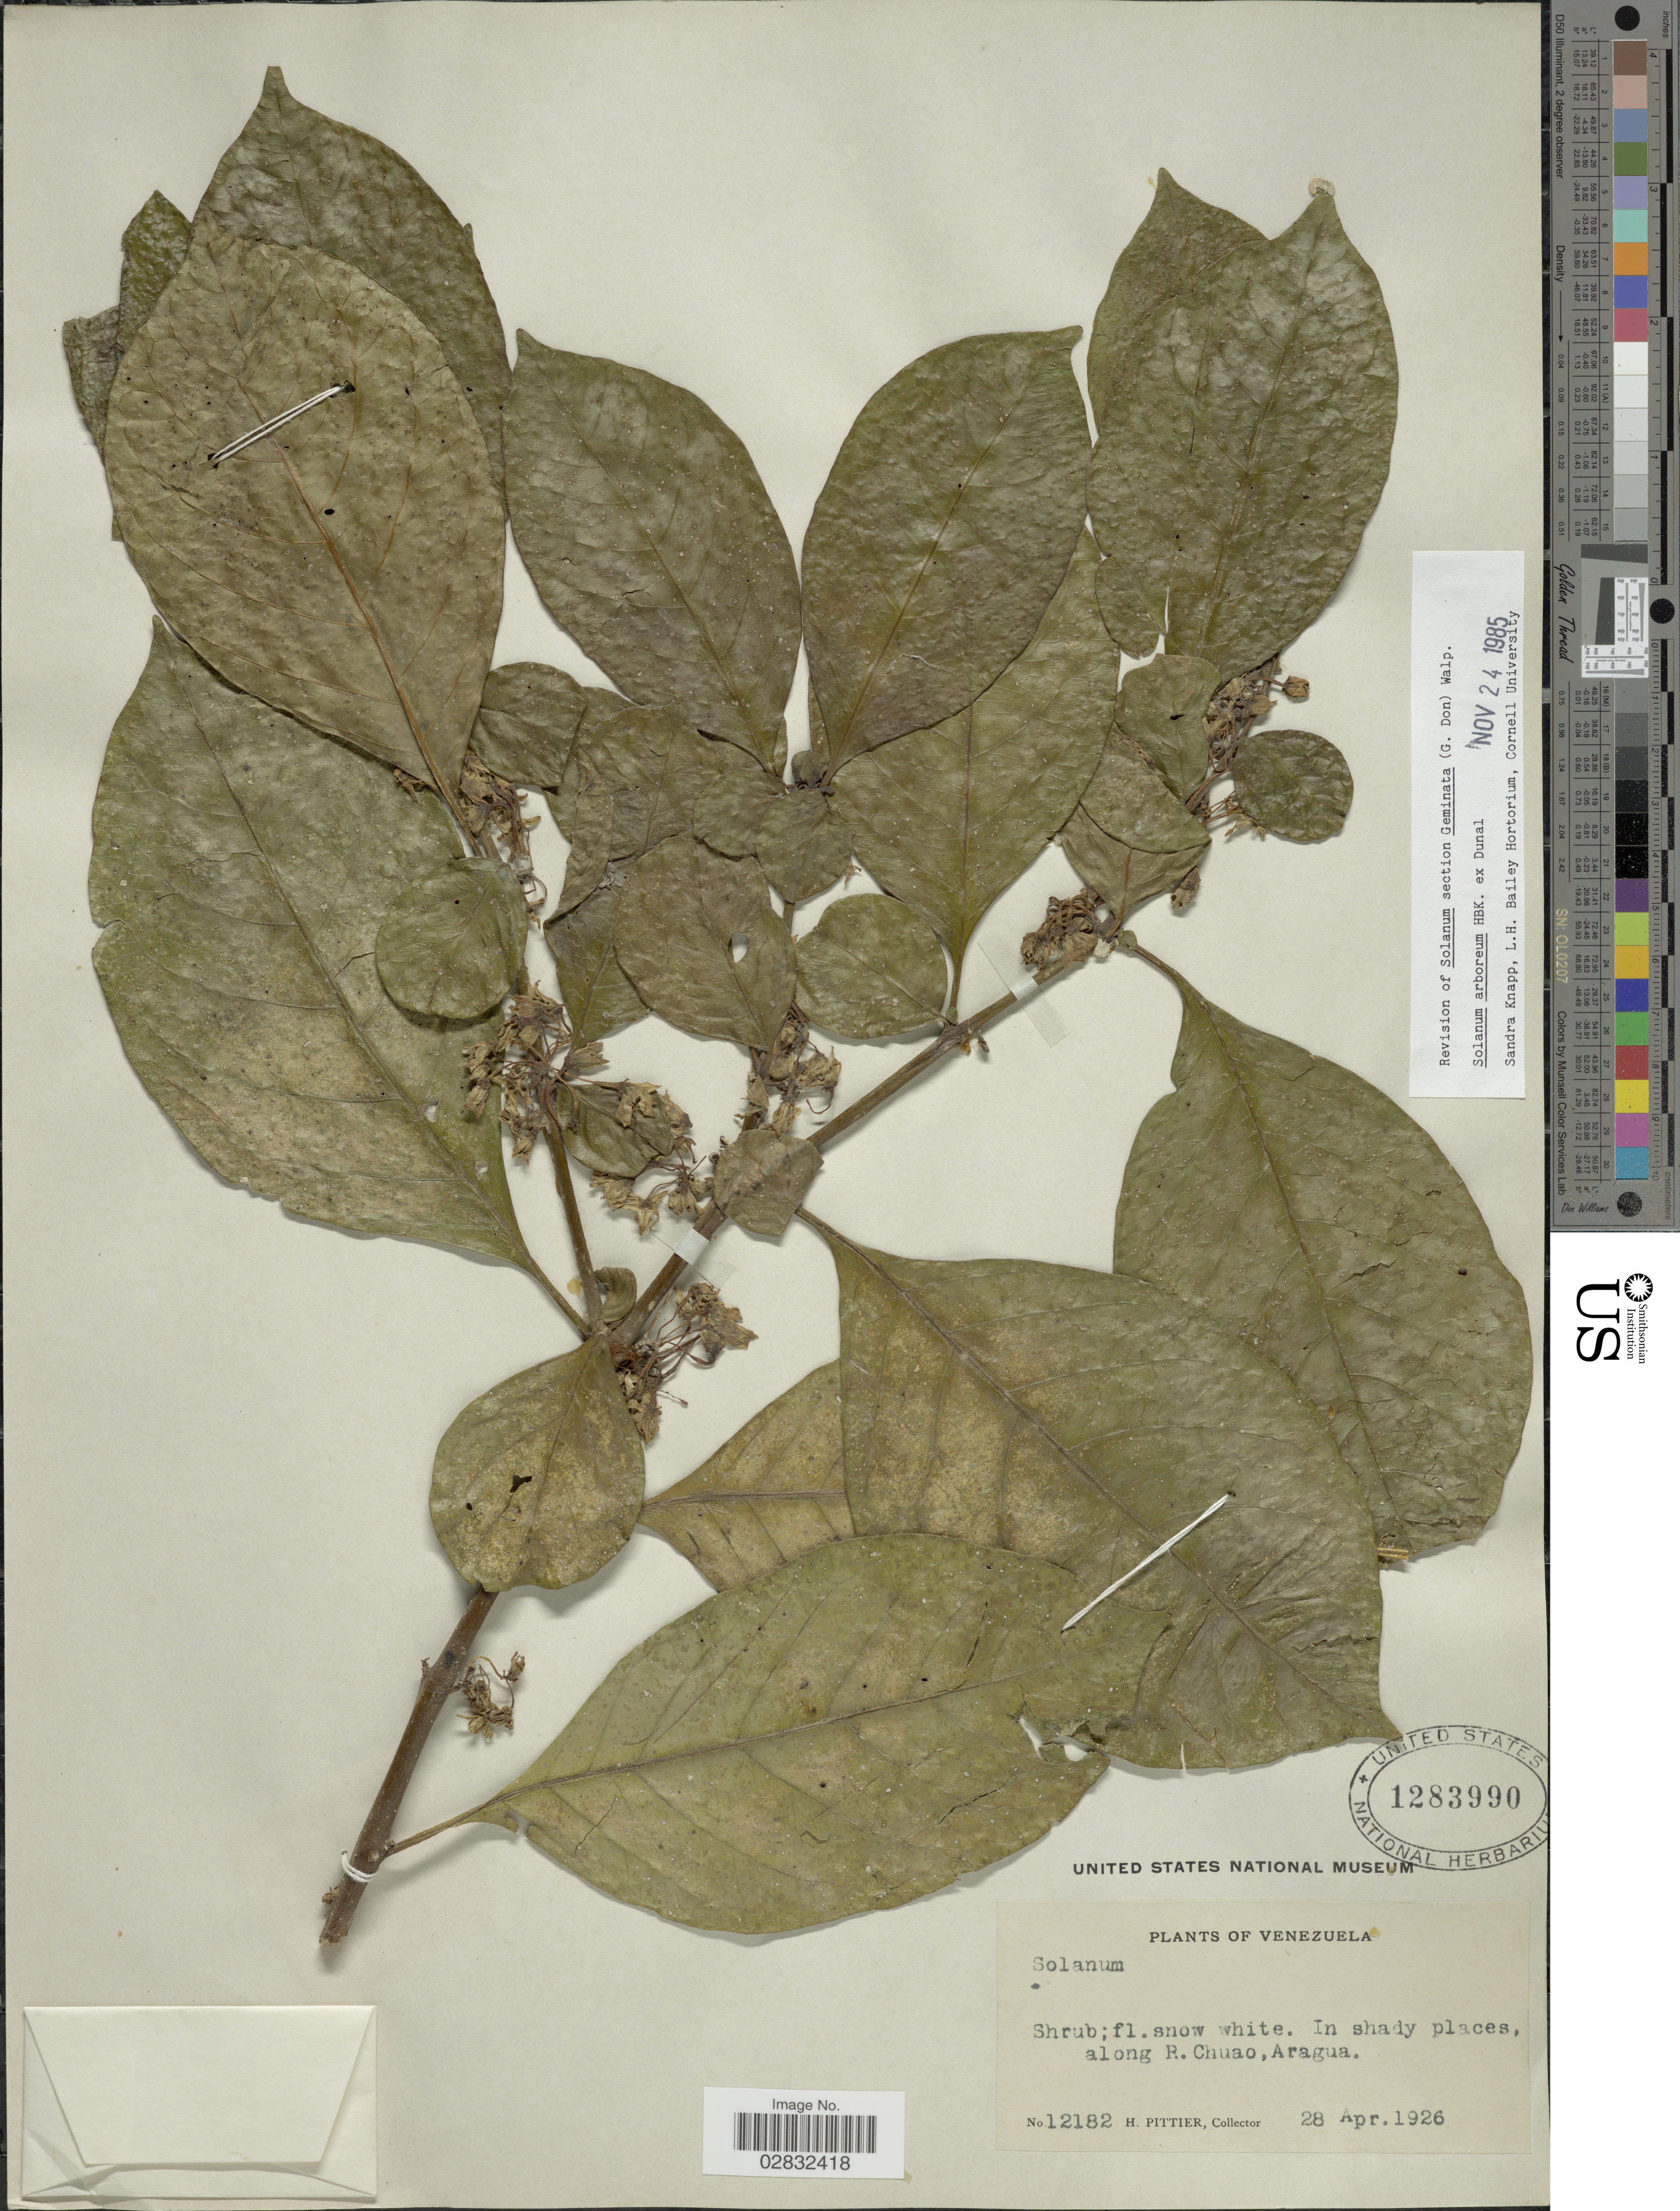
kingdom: Plantae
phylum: Tracheophyta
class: Magnoliopsida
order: Solanales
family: Solanaceae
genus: Solanum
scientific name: Solanum arboreum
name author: Dunal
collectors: H. F. Pittier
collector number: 12182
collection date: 1926-04-28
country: Venezuela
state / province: Aragua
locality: In shady places, along R.Chuao, Aragua.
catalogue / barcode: US 1283990